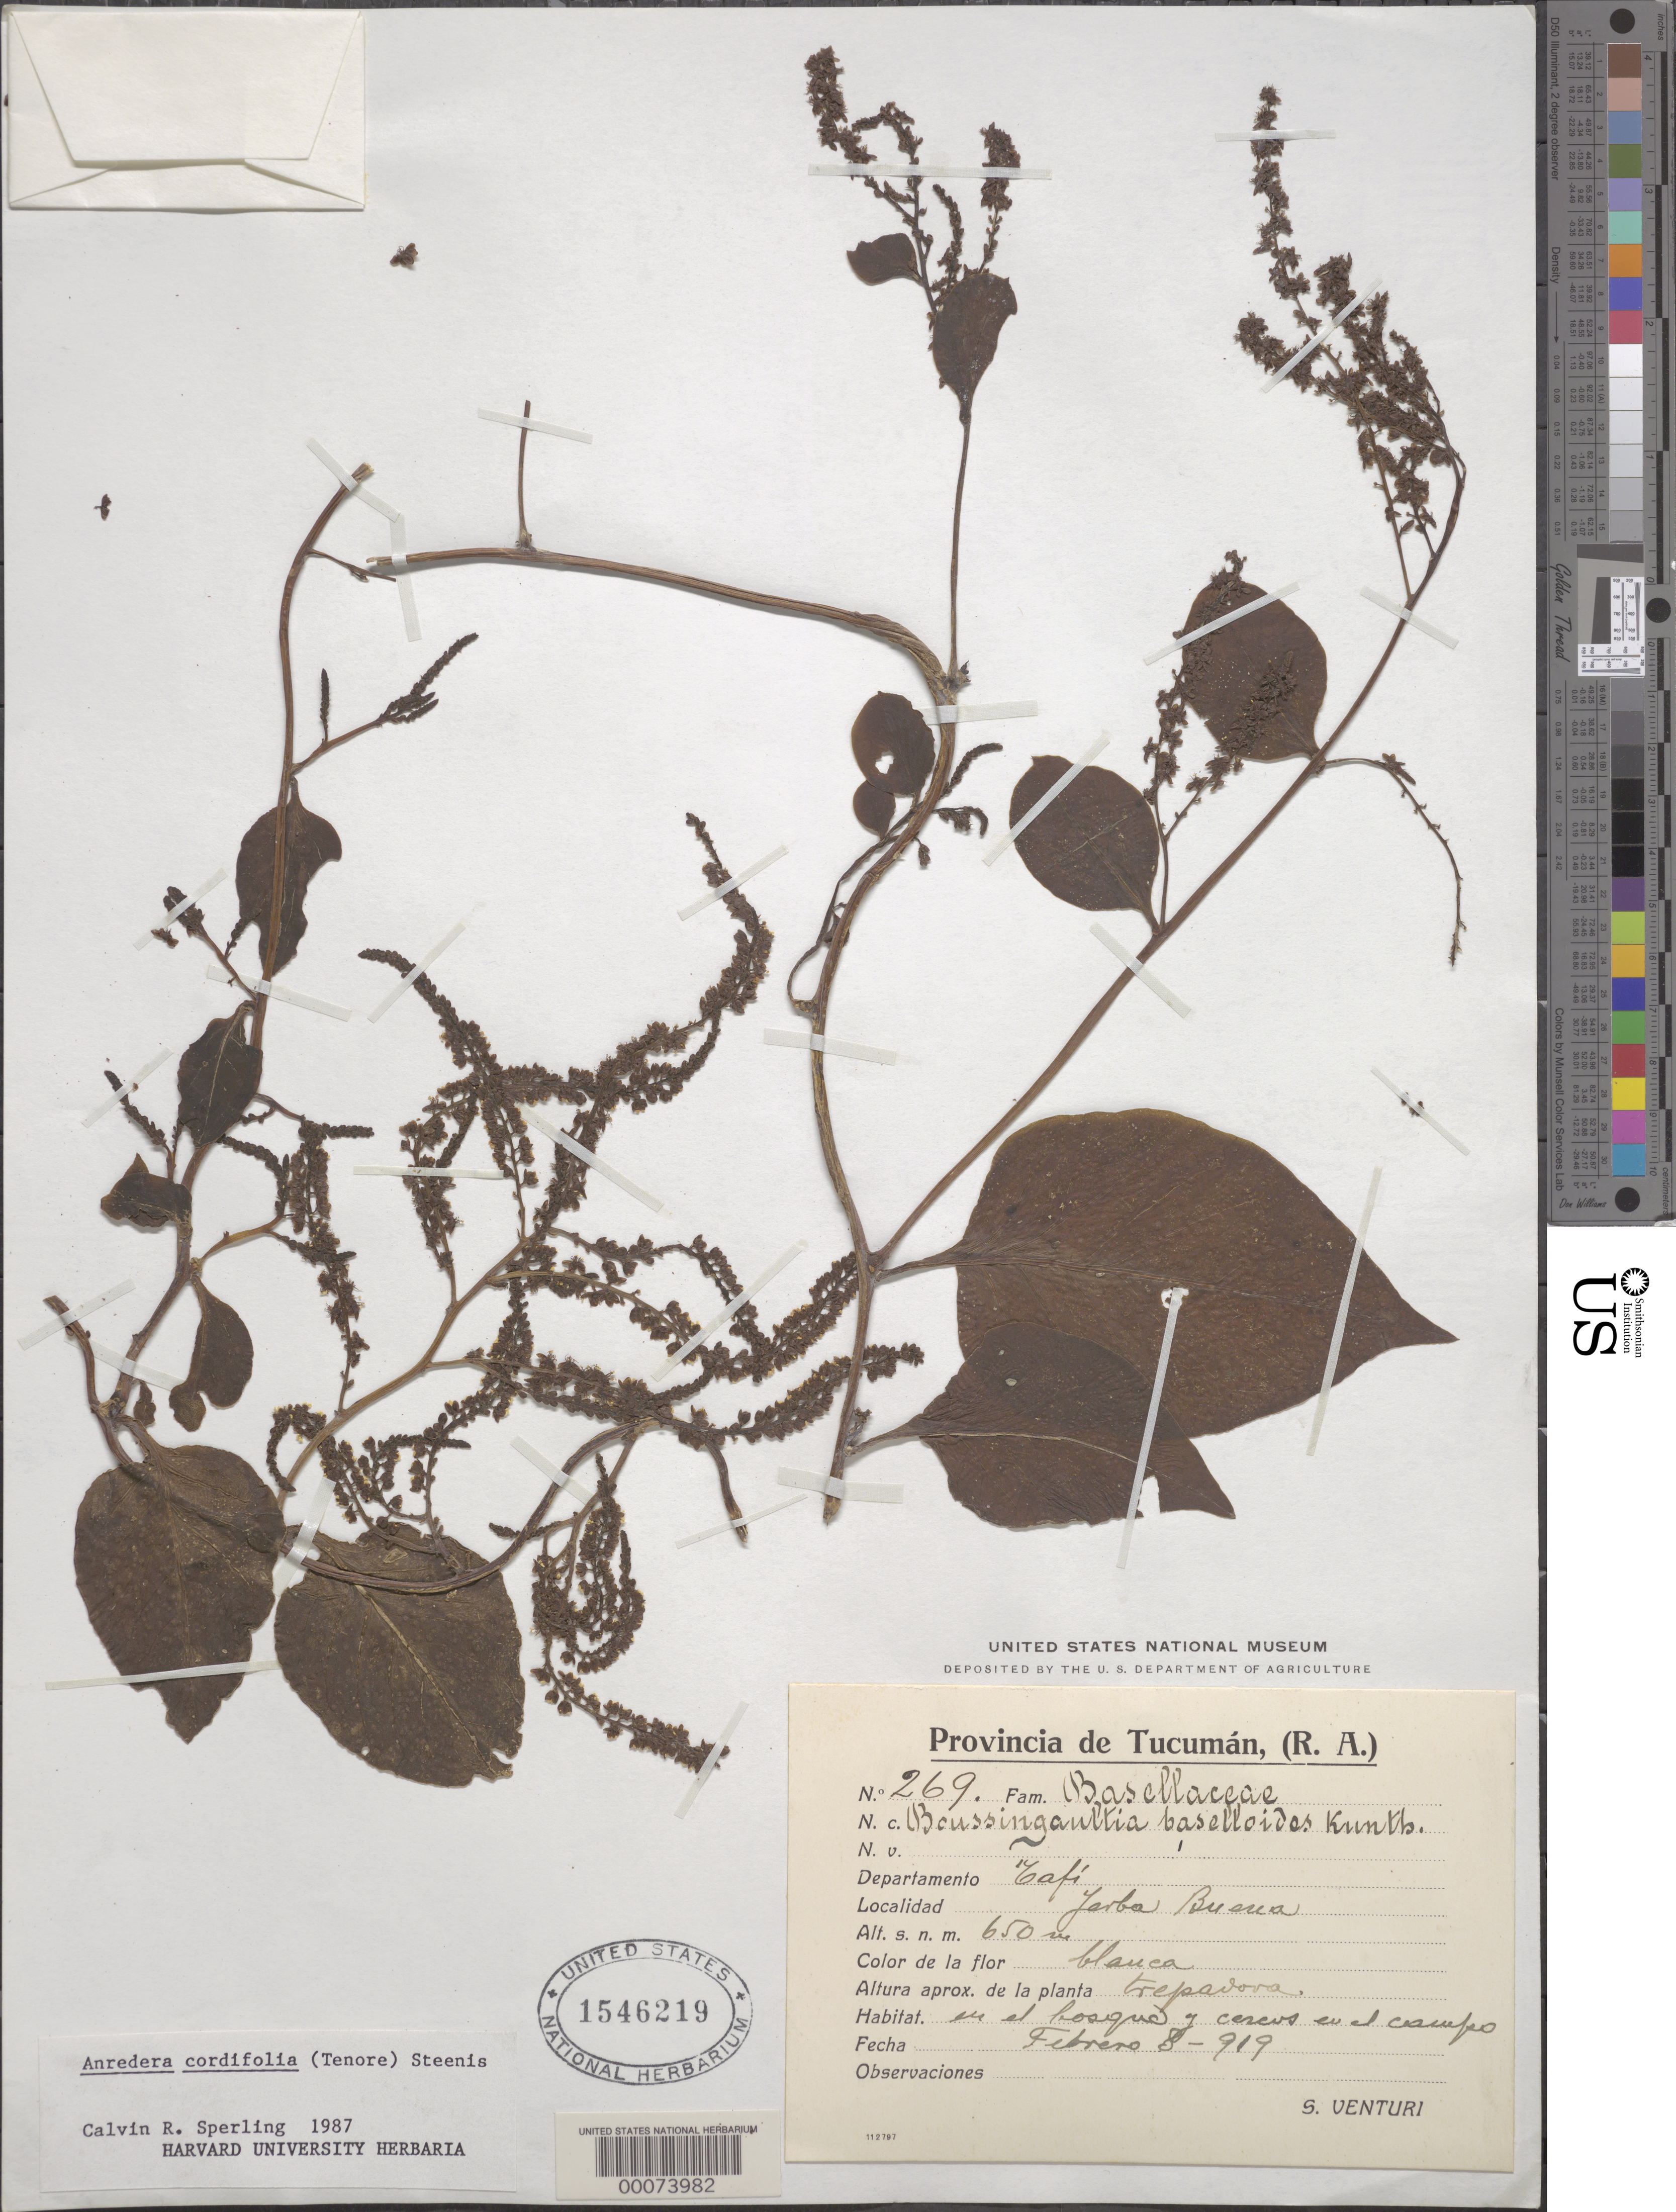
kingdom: Plantae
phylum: Tracheophyta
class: Magnoliopsida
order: Caryophyllales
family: Basellaceae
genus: Anredera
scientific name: Anredera cordifolia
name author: (Ten.) Steenis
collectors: S. Venturi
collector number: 269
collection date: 1919-02-08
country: Argentina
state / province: Tucuman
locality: Departamento Tafi. Yerba Buena.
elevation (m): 650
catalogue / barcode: US 1546219